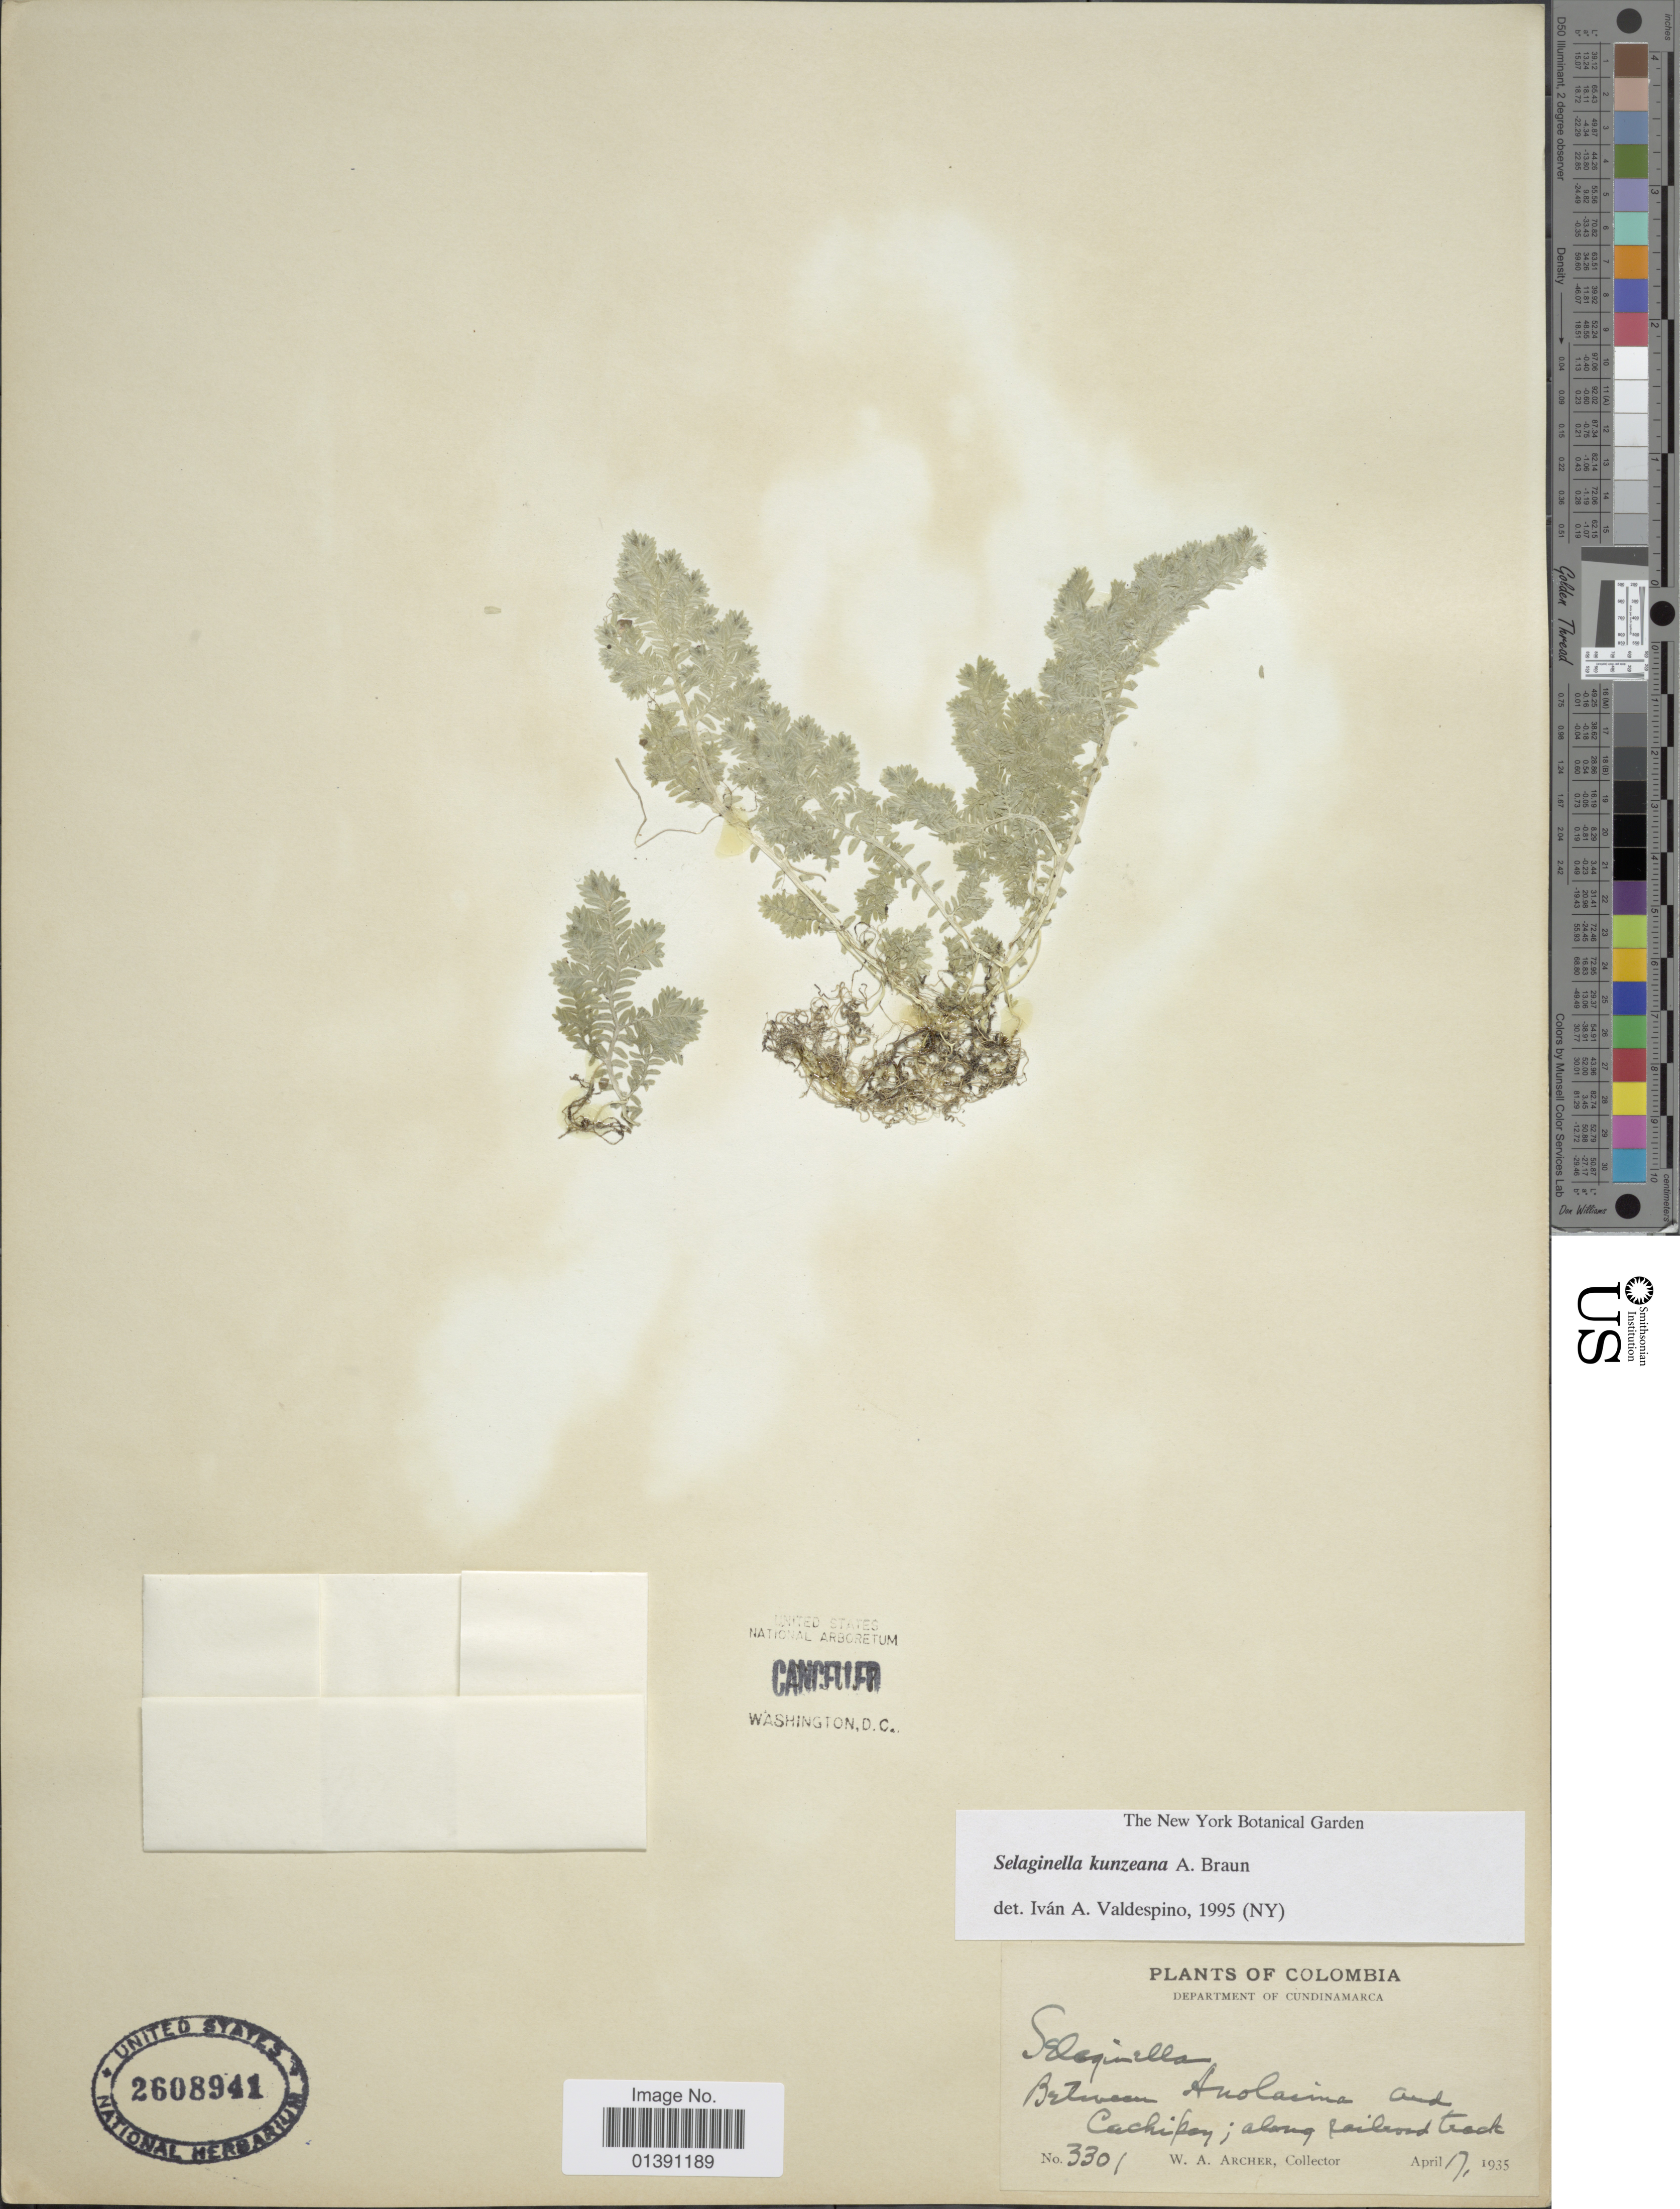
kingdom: Plantae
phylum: Tracheophyta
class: Lycopodiopsida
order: Selaginellales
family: Selaginellaceae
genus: Selaginella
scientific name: Selaginella kunzeana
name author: A. Br.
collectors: W. A. Archer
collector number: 3301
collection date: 1935-04-17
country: Colombia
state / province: Cundinamarca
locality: Between Anolaima and Cachipay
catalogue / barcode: US 2608941